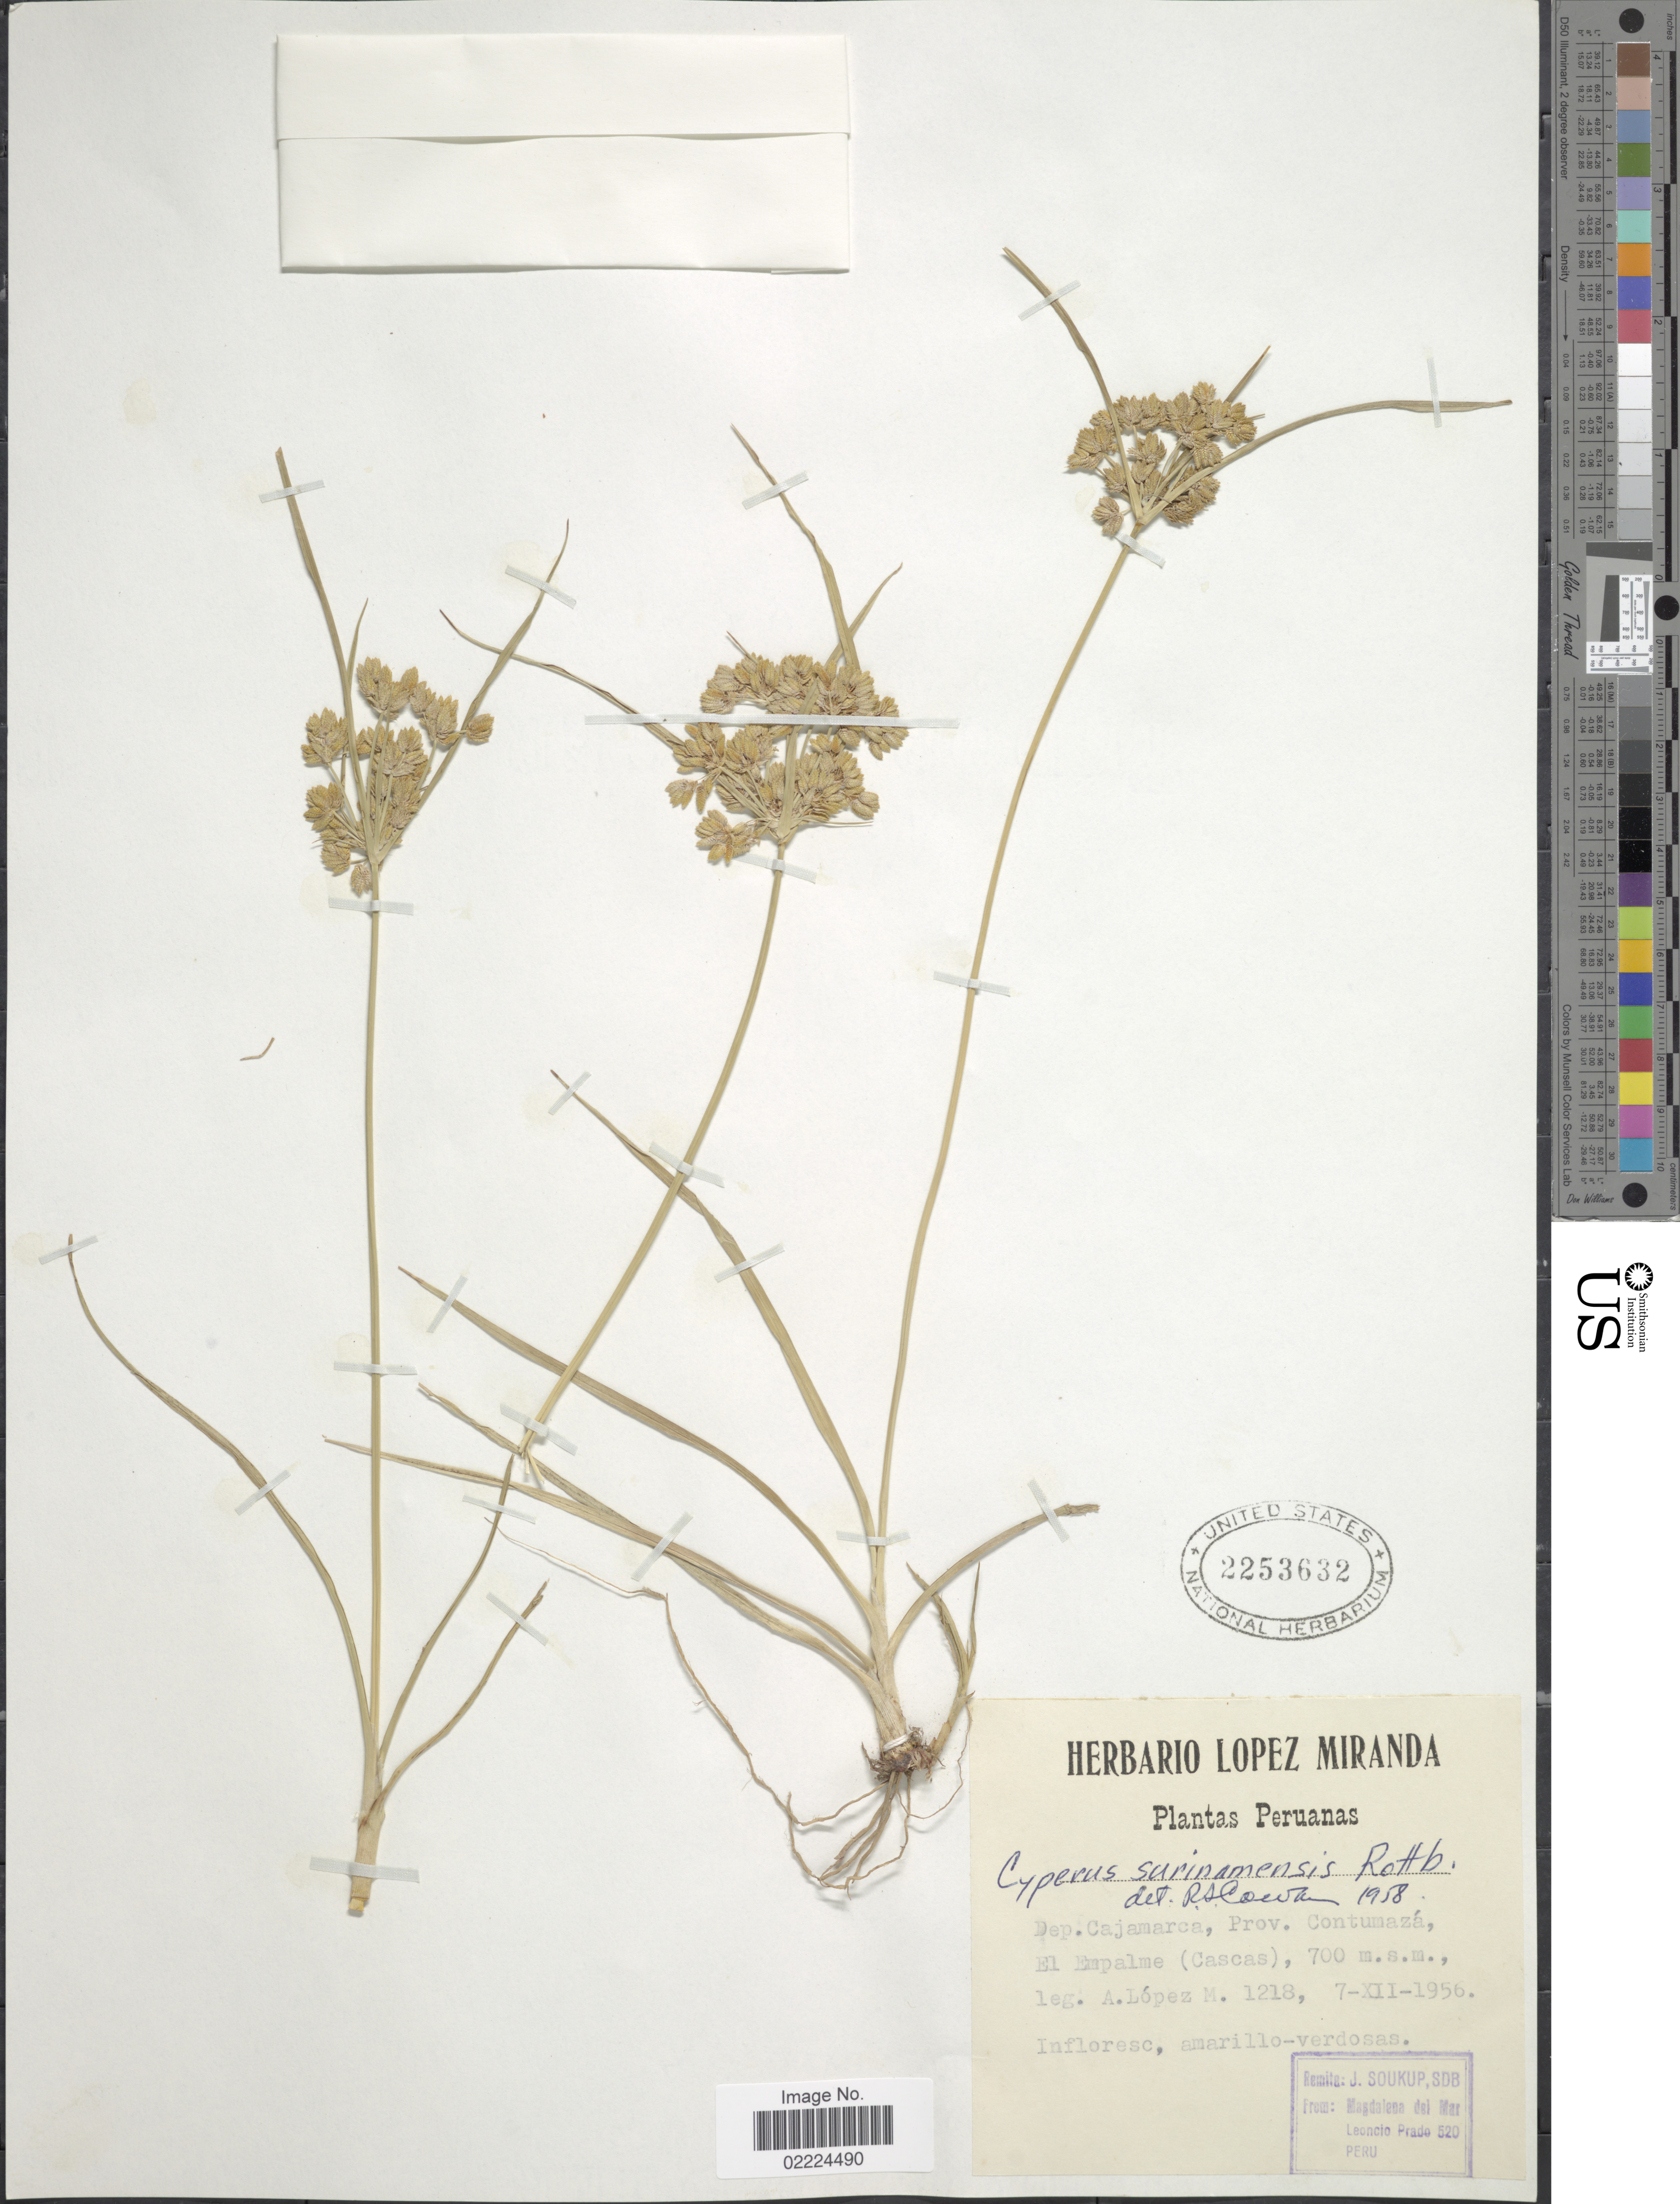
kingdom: Plantae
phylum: Tracheophyta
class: Liliopsida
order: Poales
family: Cyperaceae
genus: Cyperus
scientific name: Cyperus surinamensis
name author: Rottb.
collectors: A. López M.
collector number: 1218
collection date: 1956-12-07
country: Peru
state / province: Cajamarca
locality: Prov. Contumaza, El Empalme (Cascas)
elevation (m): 700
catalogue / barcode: US 2253632